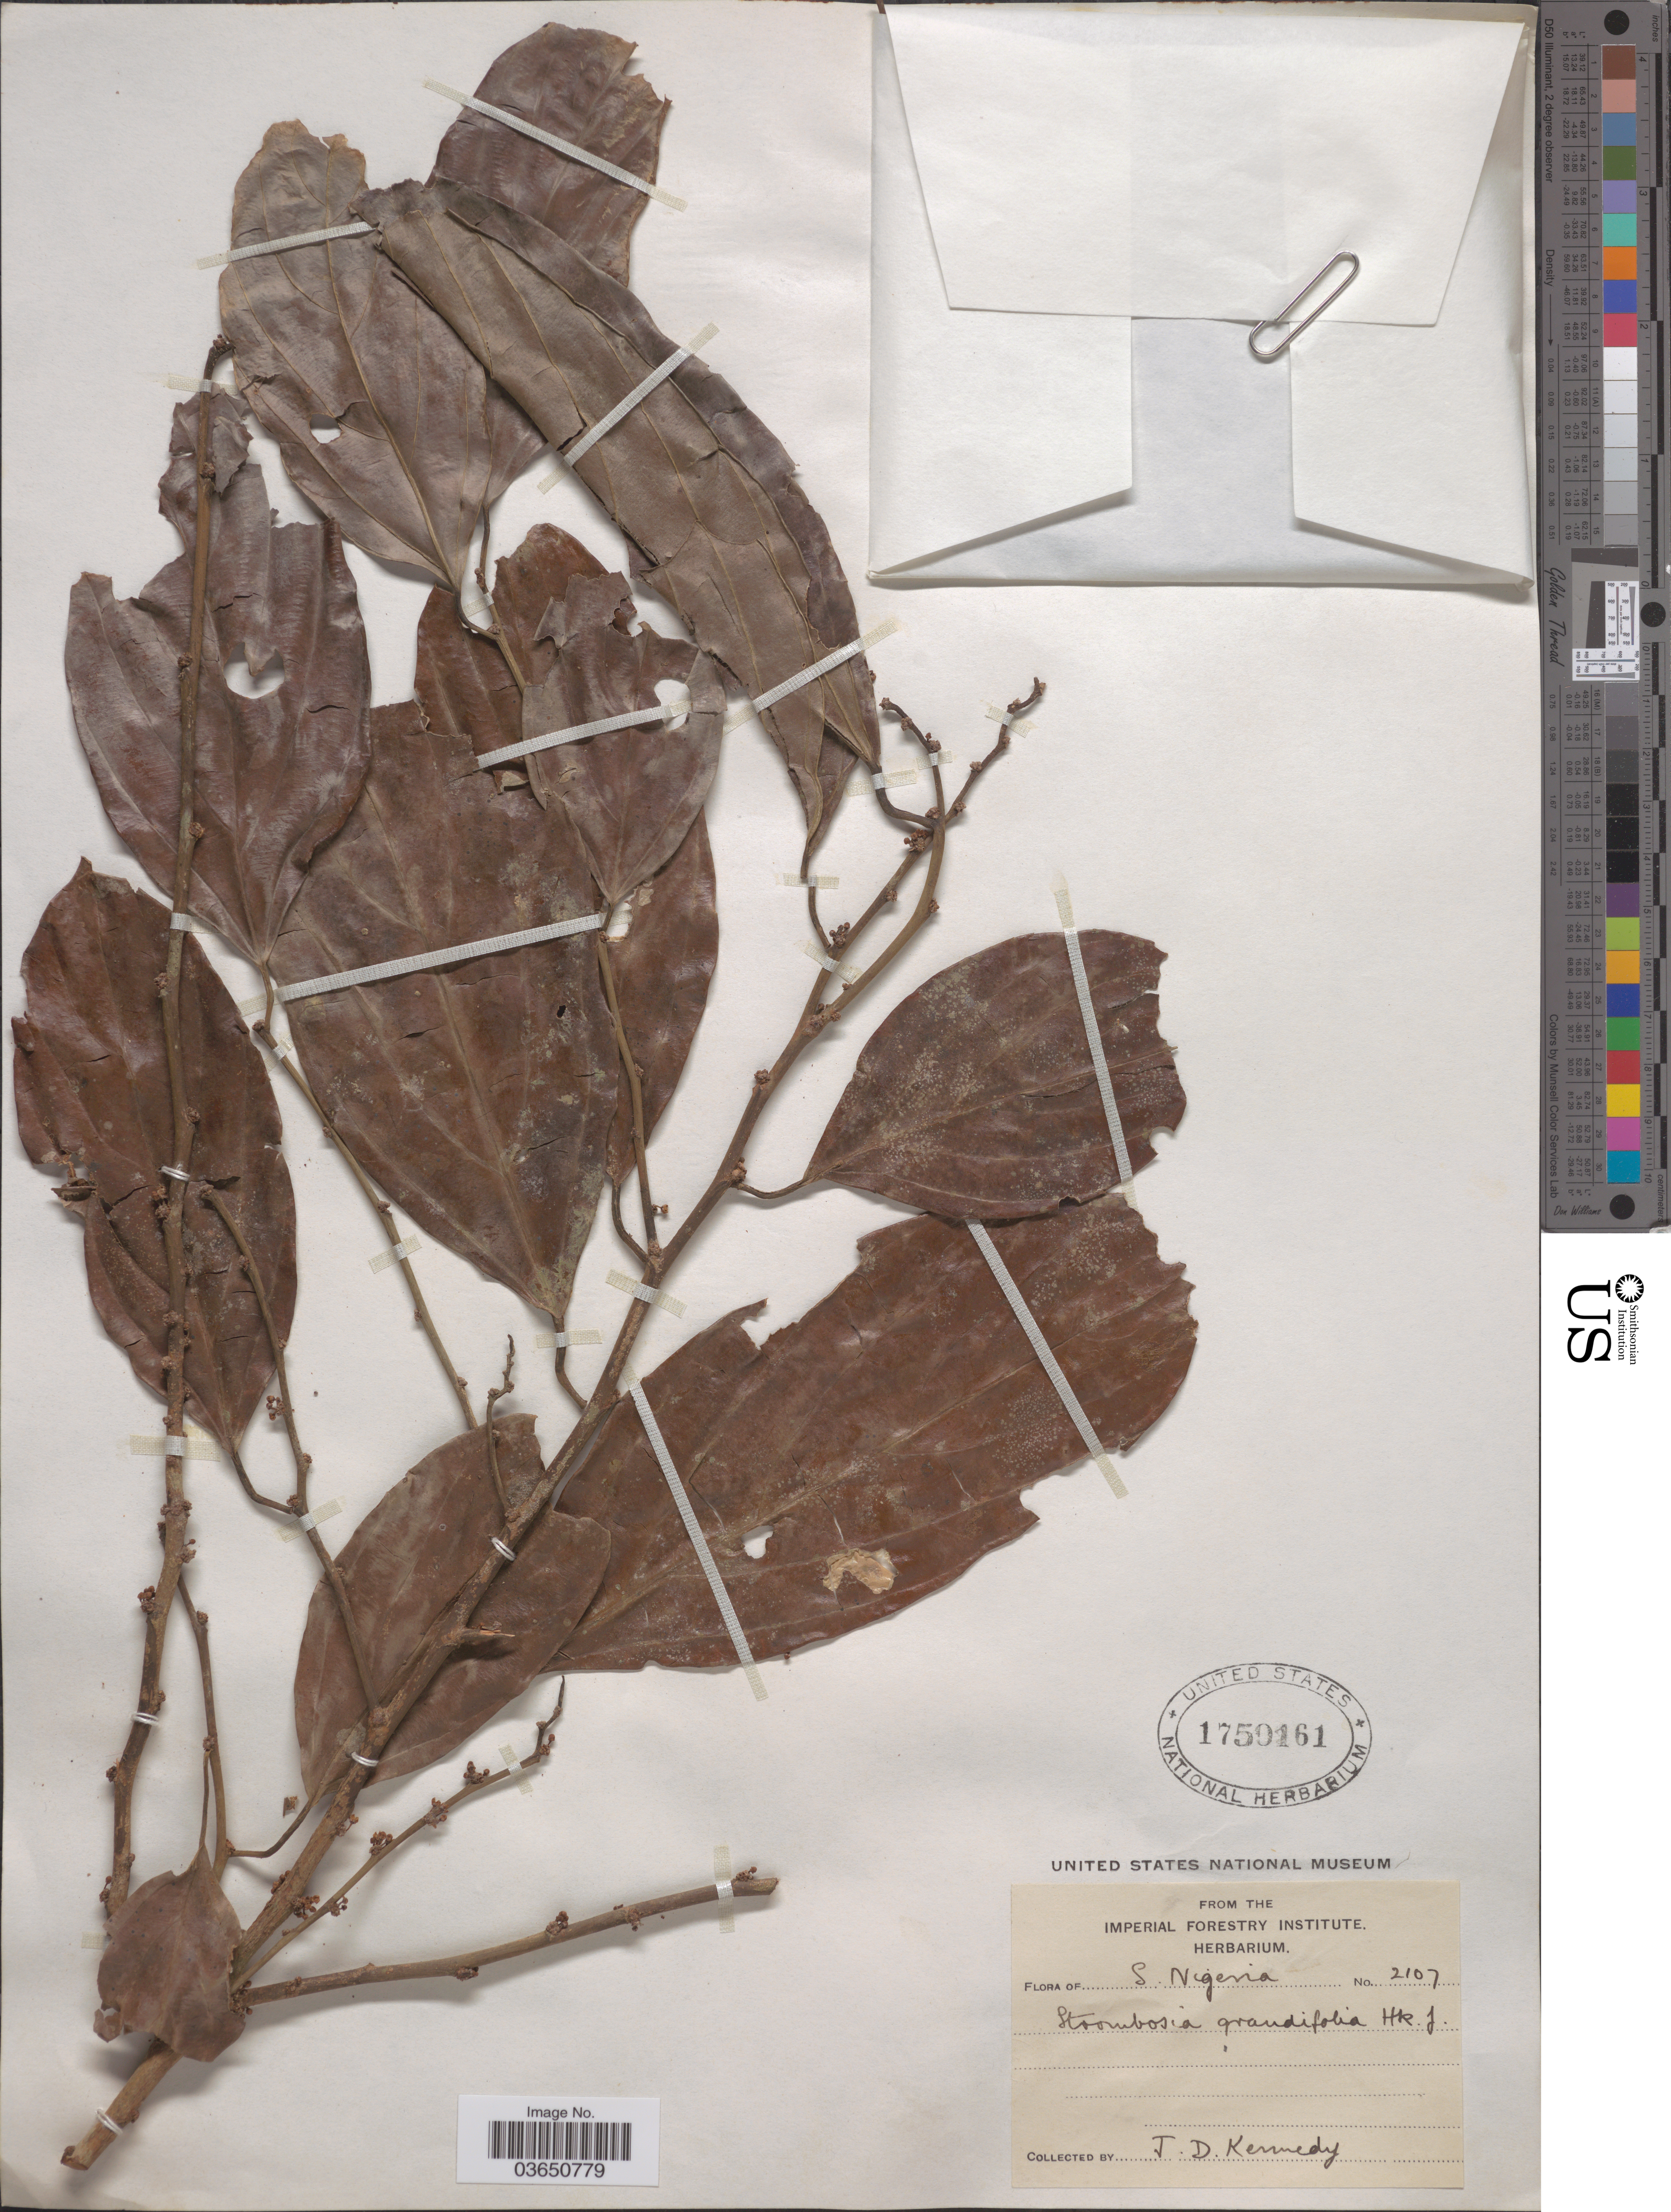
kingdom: Plantae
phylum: Tracheophyta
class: Magnoliopsida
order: Santalales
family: Strombosiaceae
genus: Strombosia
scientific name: Strombosia grandifolia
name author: Hook. f. ex Benth.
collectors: J. D. Kennedy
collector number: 2107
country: Nigeria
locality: S. Nigeria.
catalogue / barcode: US 1750161